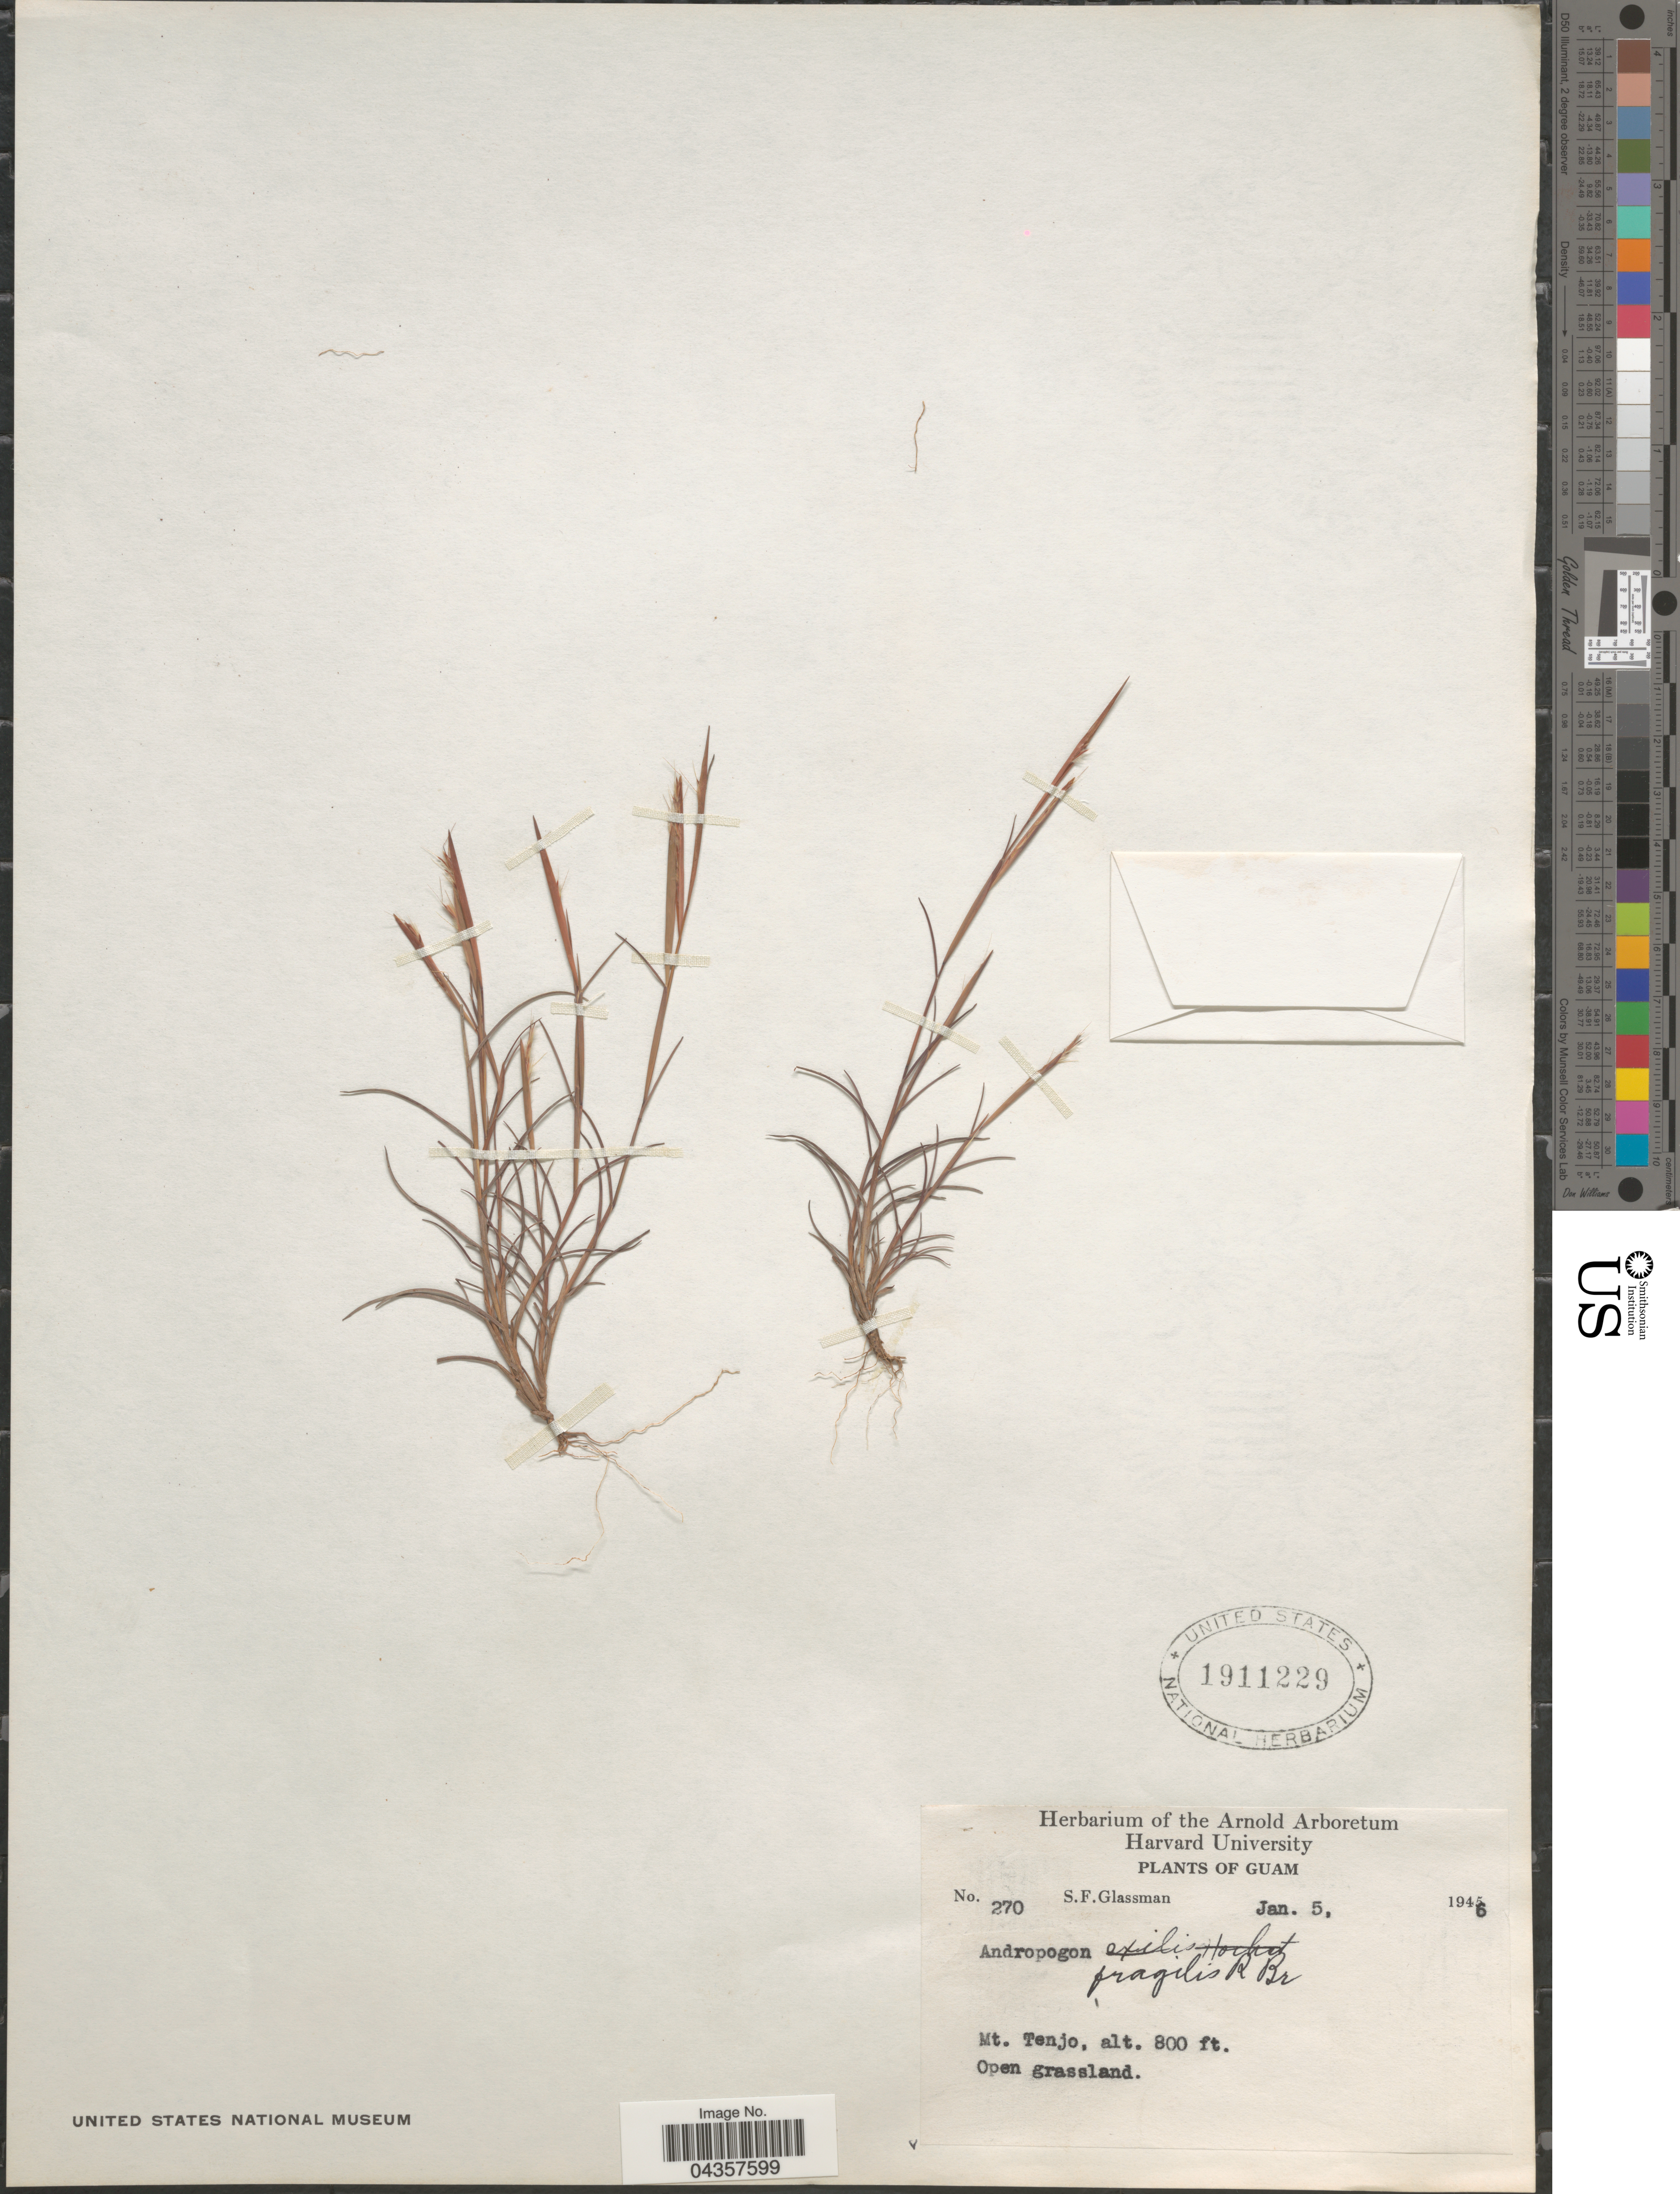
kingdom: Plantae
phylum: Tracheophyta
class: Liliopsida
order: Poales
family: Poaceae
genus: Schizachyrium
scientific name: Schizachyrium fragile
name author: (R. Br.) A. Camus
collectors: S. F. Glassman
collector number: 270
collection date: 1946-01-05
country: Guam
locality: Mt. Tenjo.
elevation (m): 244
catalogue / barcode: US 1911229